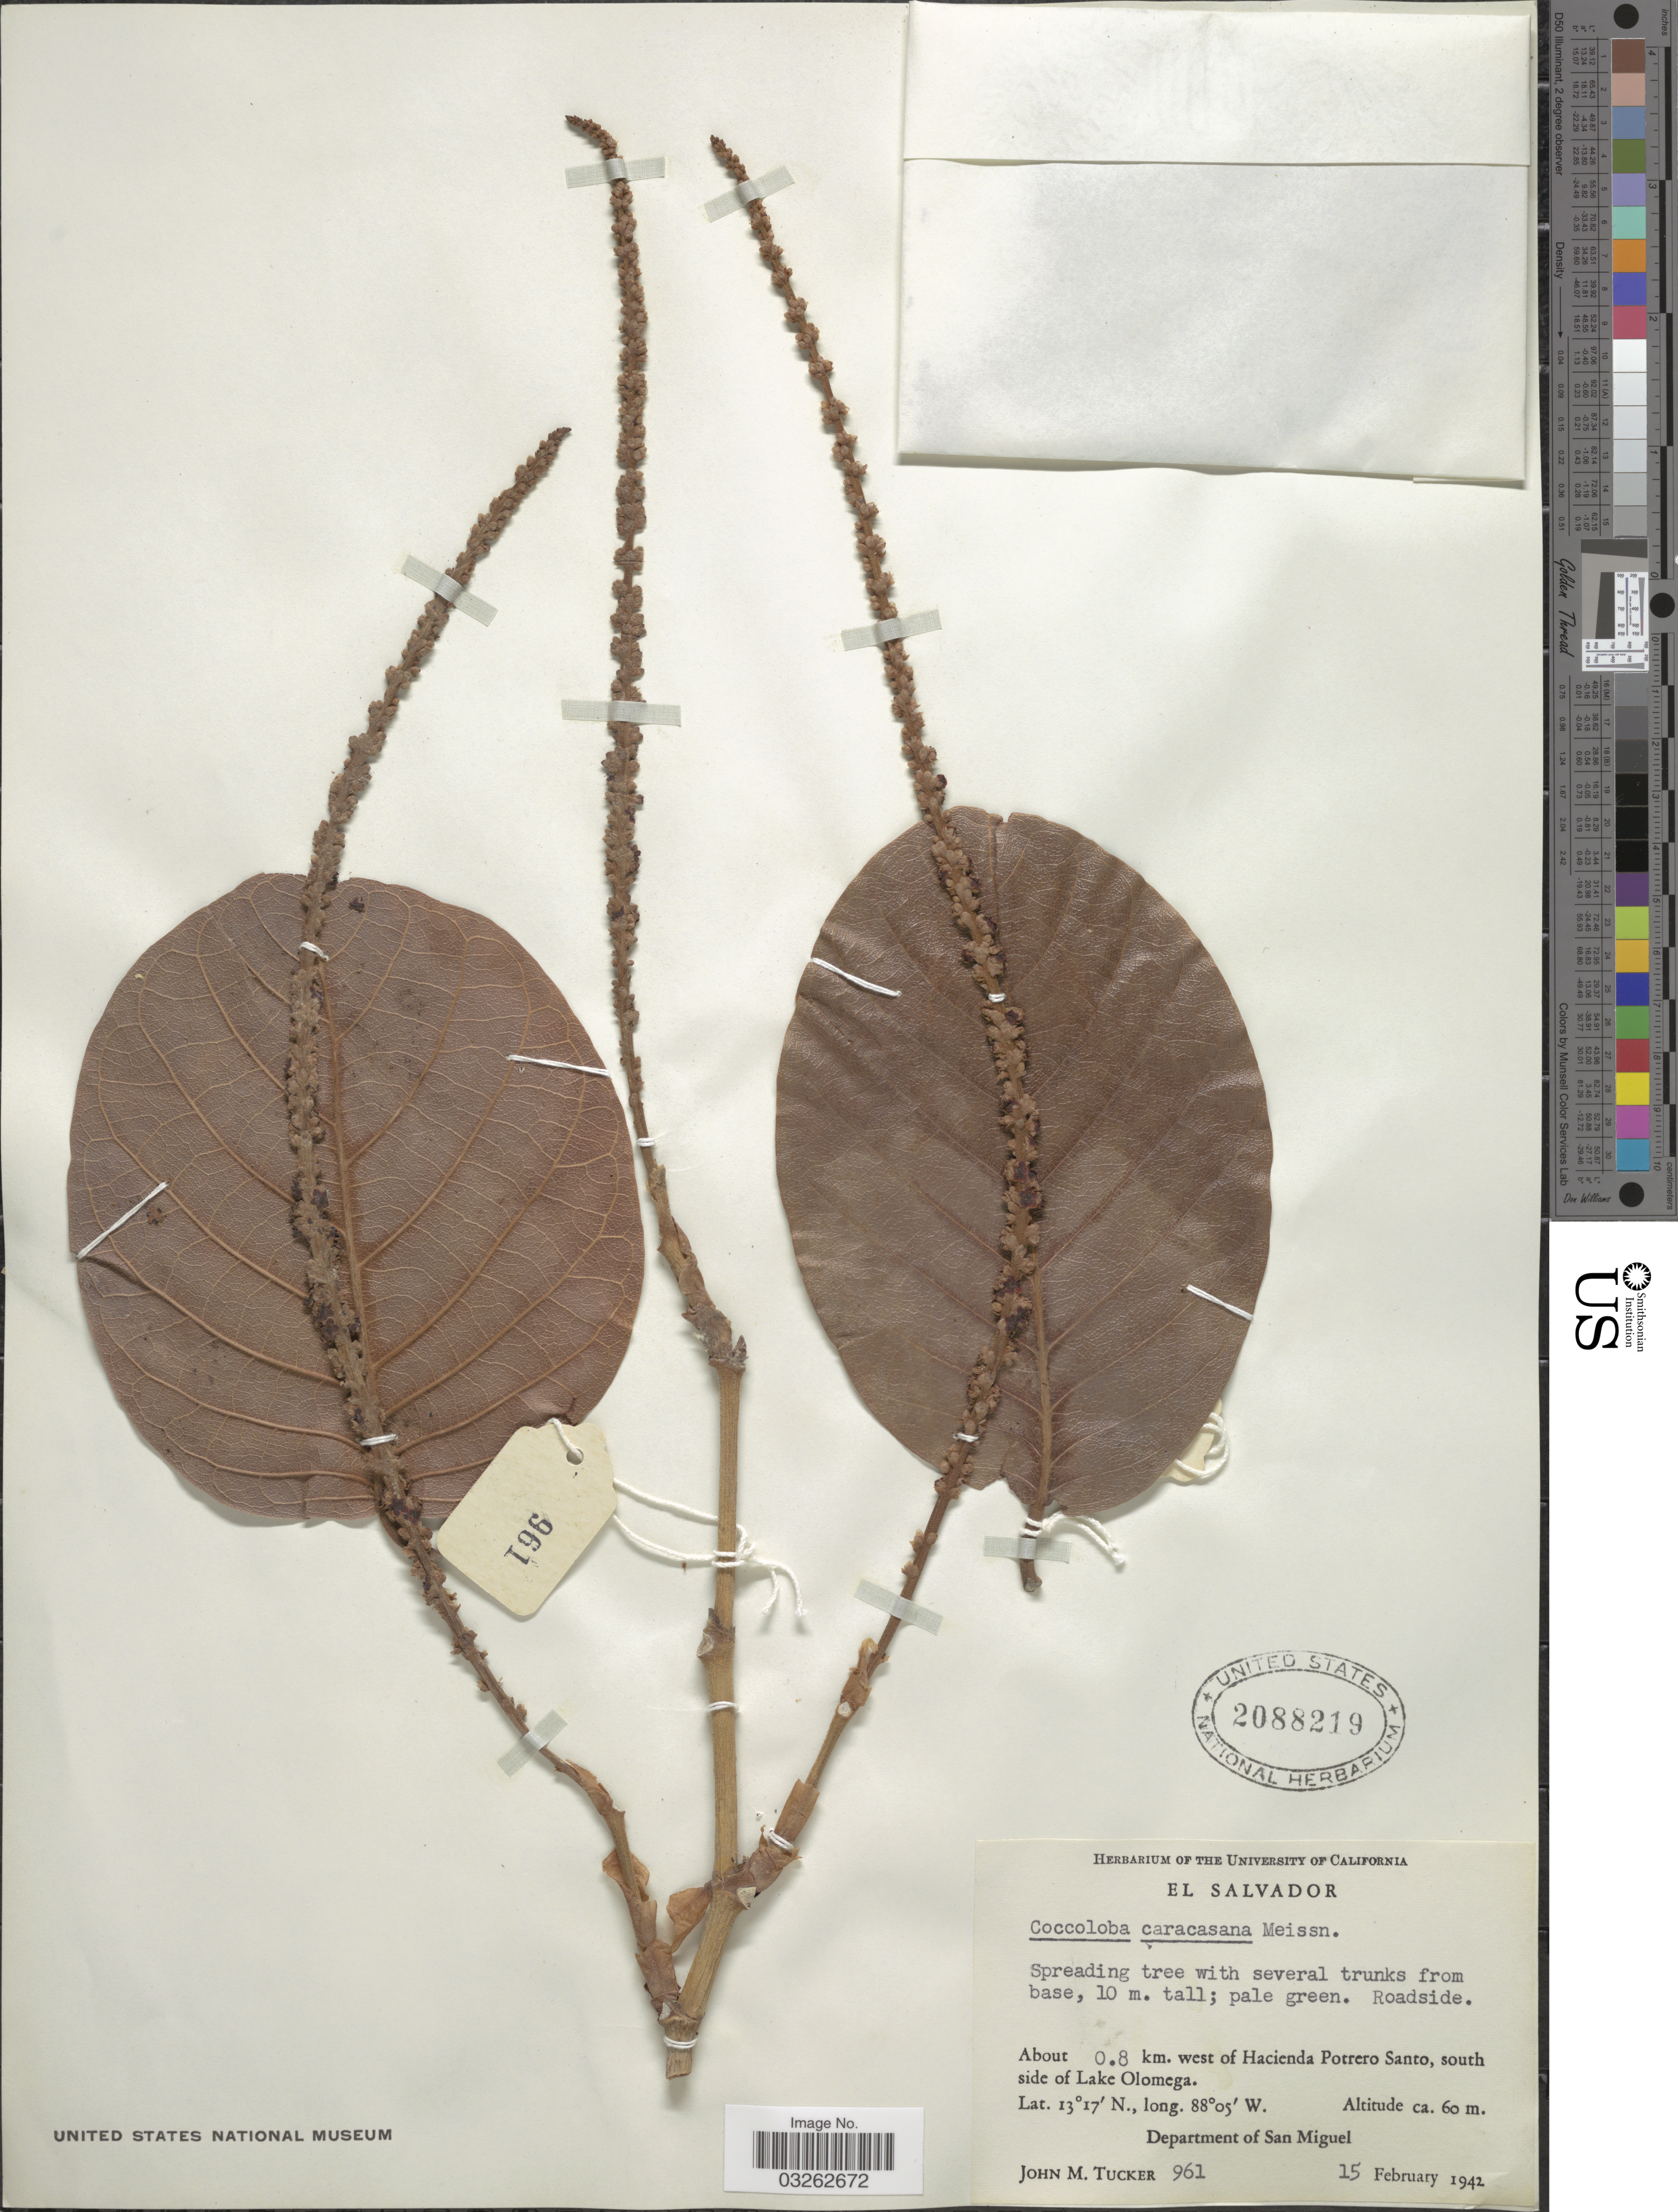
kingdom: Plantae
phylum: Tracheophyta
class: Magnoliopsida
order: Caryophyllales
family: Polygonaceae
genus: Coccoloba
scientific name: Coccoloba caracasana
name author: Meisn.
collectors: J. M. Tucker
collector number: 961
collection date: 1942-02-15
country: El Salvador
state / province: San Miguel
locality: About 0.8 km. west of Hacienda Potrero Santo, south side of Lake Olomega. Department of San Miguel.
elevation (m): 60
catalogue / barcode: US 2088219